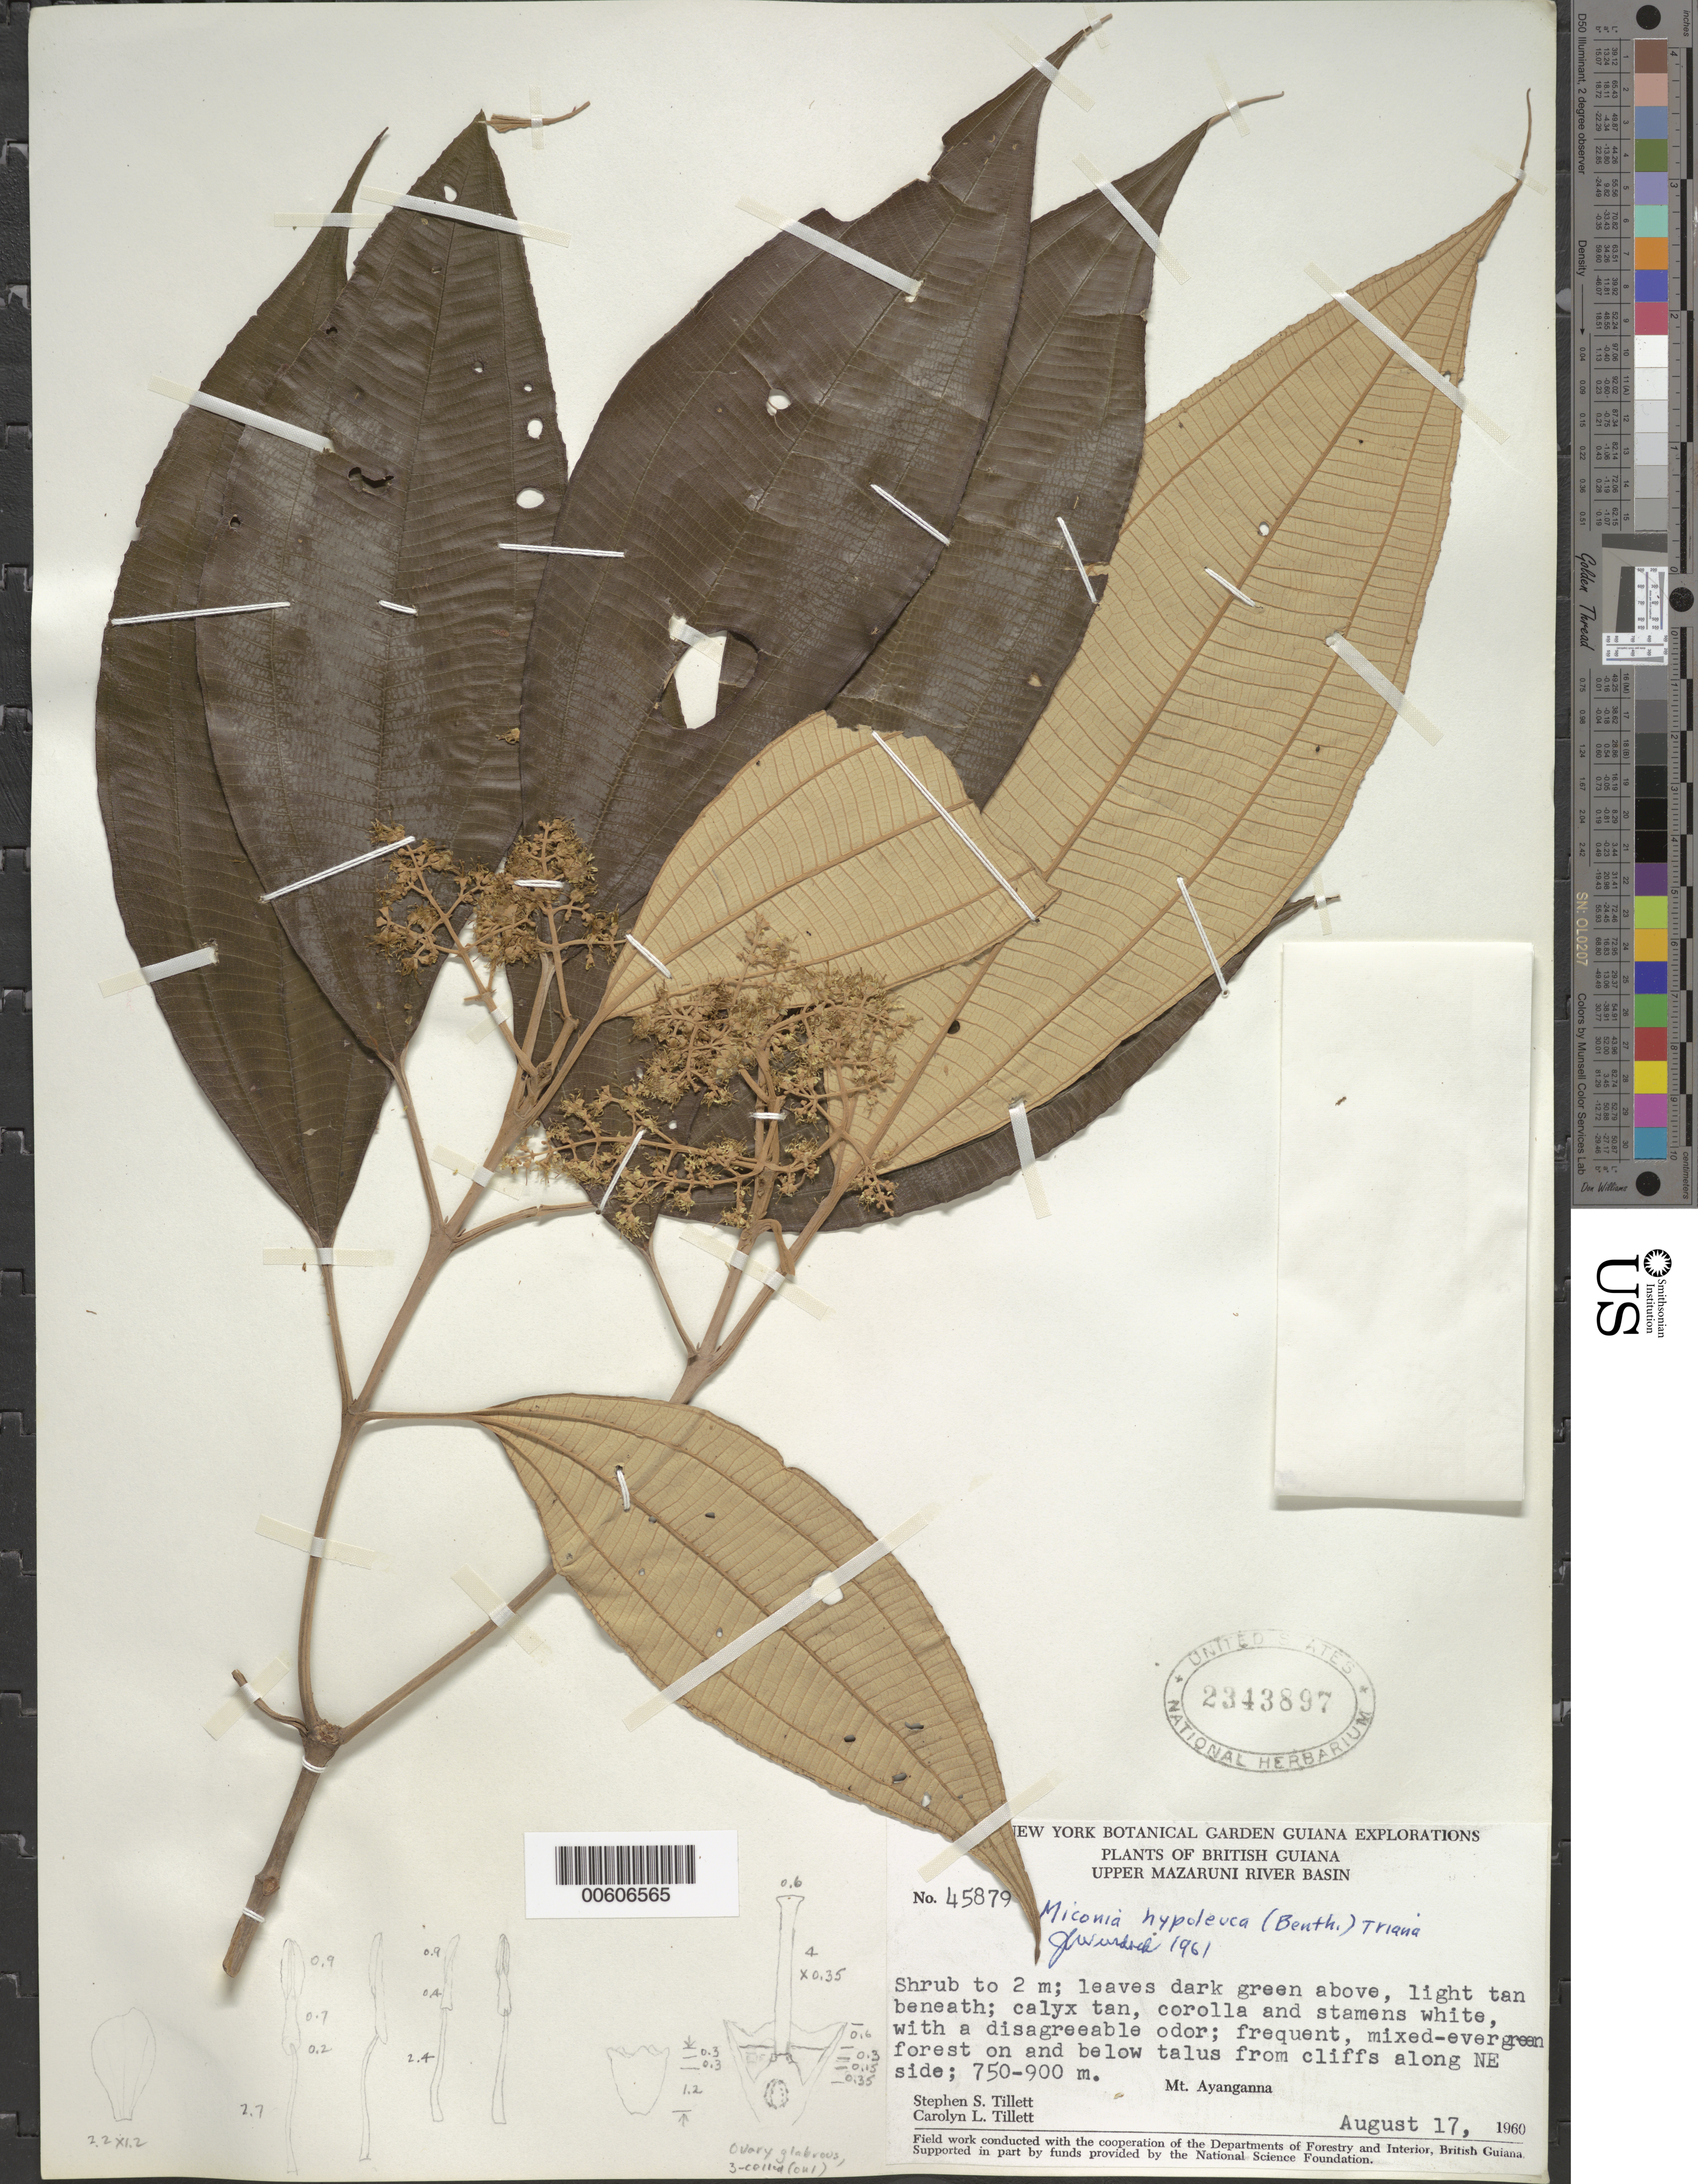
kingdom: Plantae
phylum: Tracheophyta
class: Magnoliopsida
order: Myrtales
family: Melastomataceae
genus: Miconia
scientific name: Miconia hypoleuca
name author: (Benth.) Triana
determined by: Wurdack, John J., (US), US (UNITED STATES)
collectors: S. S. Tillett, C. L. Tillett & R. Boyan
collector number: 45879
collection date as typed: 17-Aug-60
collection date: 1960-08-17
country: Guyana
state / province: Cuyuni-Mazaruni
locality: Mt. Ayanganna, NE side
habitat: Mixed evergreen forest on and below talus from cliffs along NE side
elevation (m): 750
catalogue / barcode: US 2343897